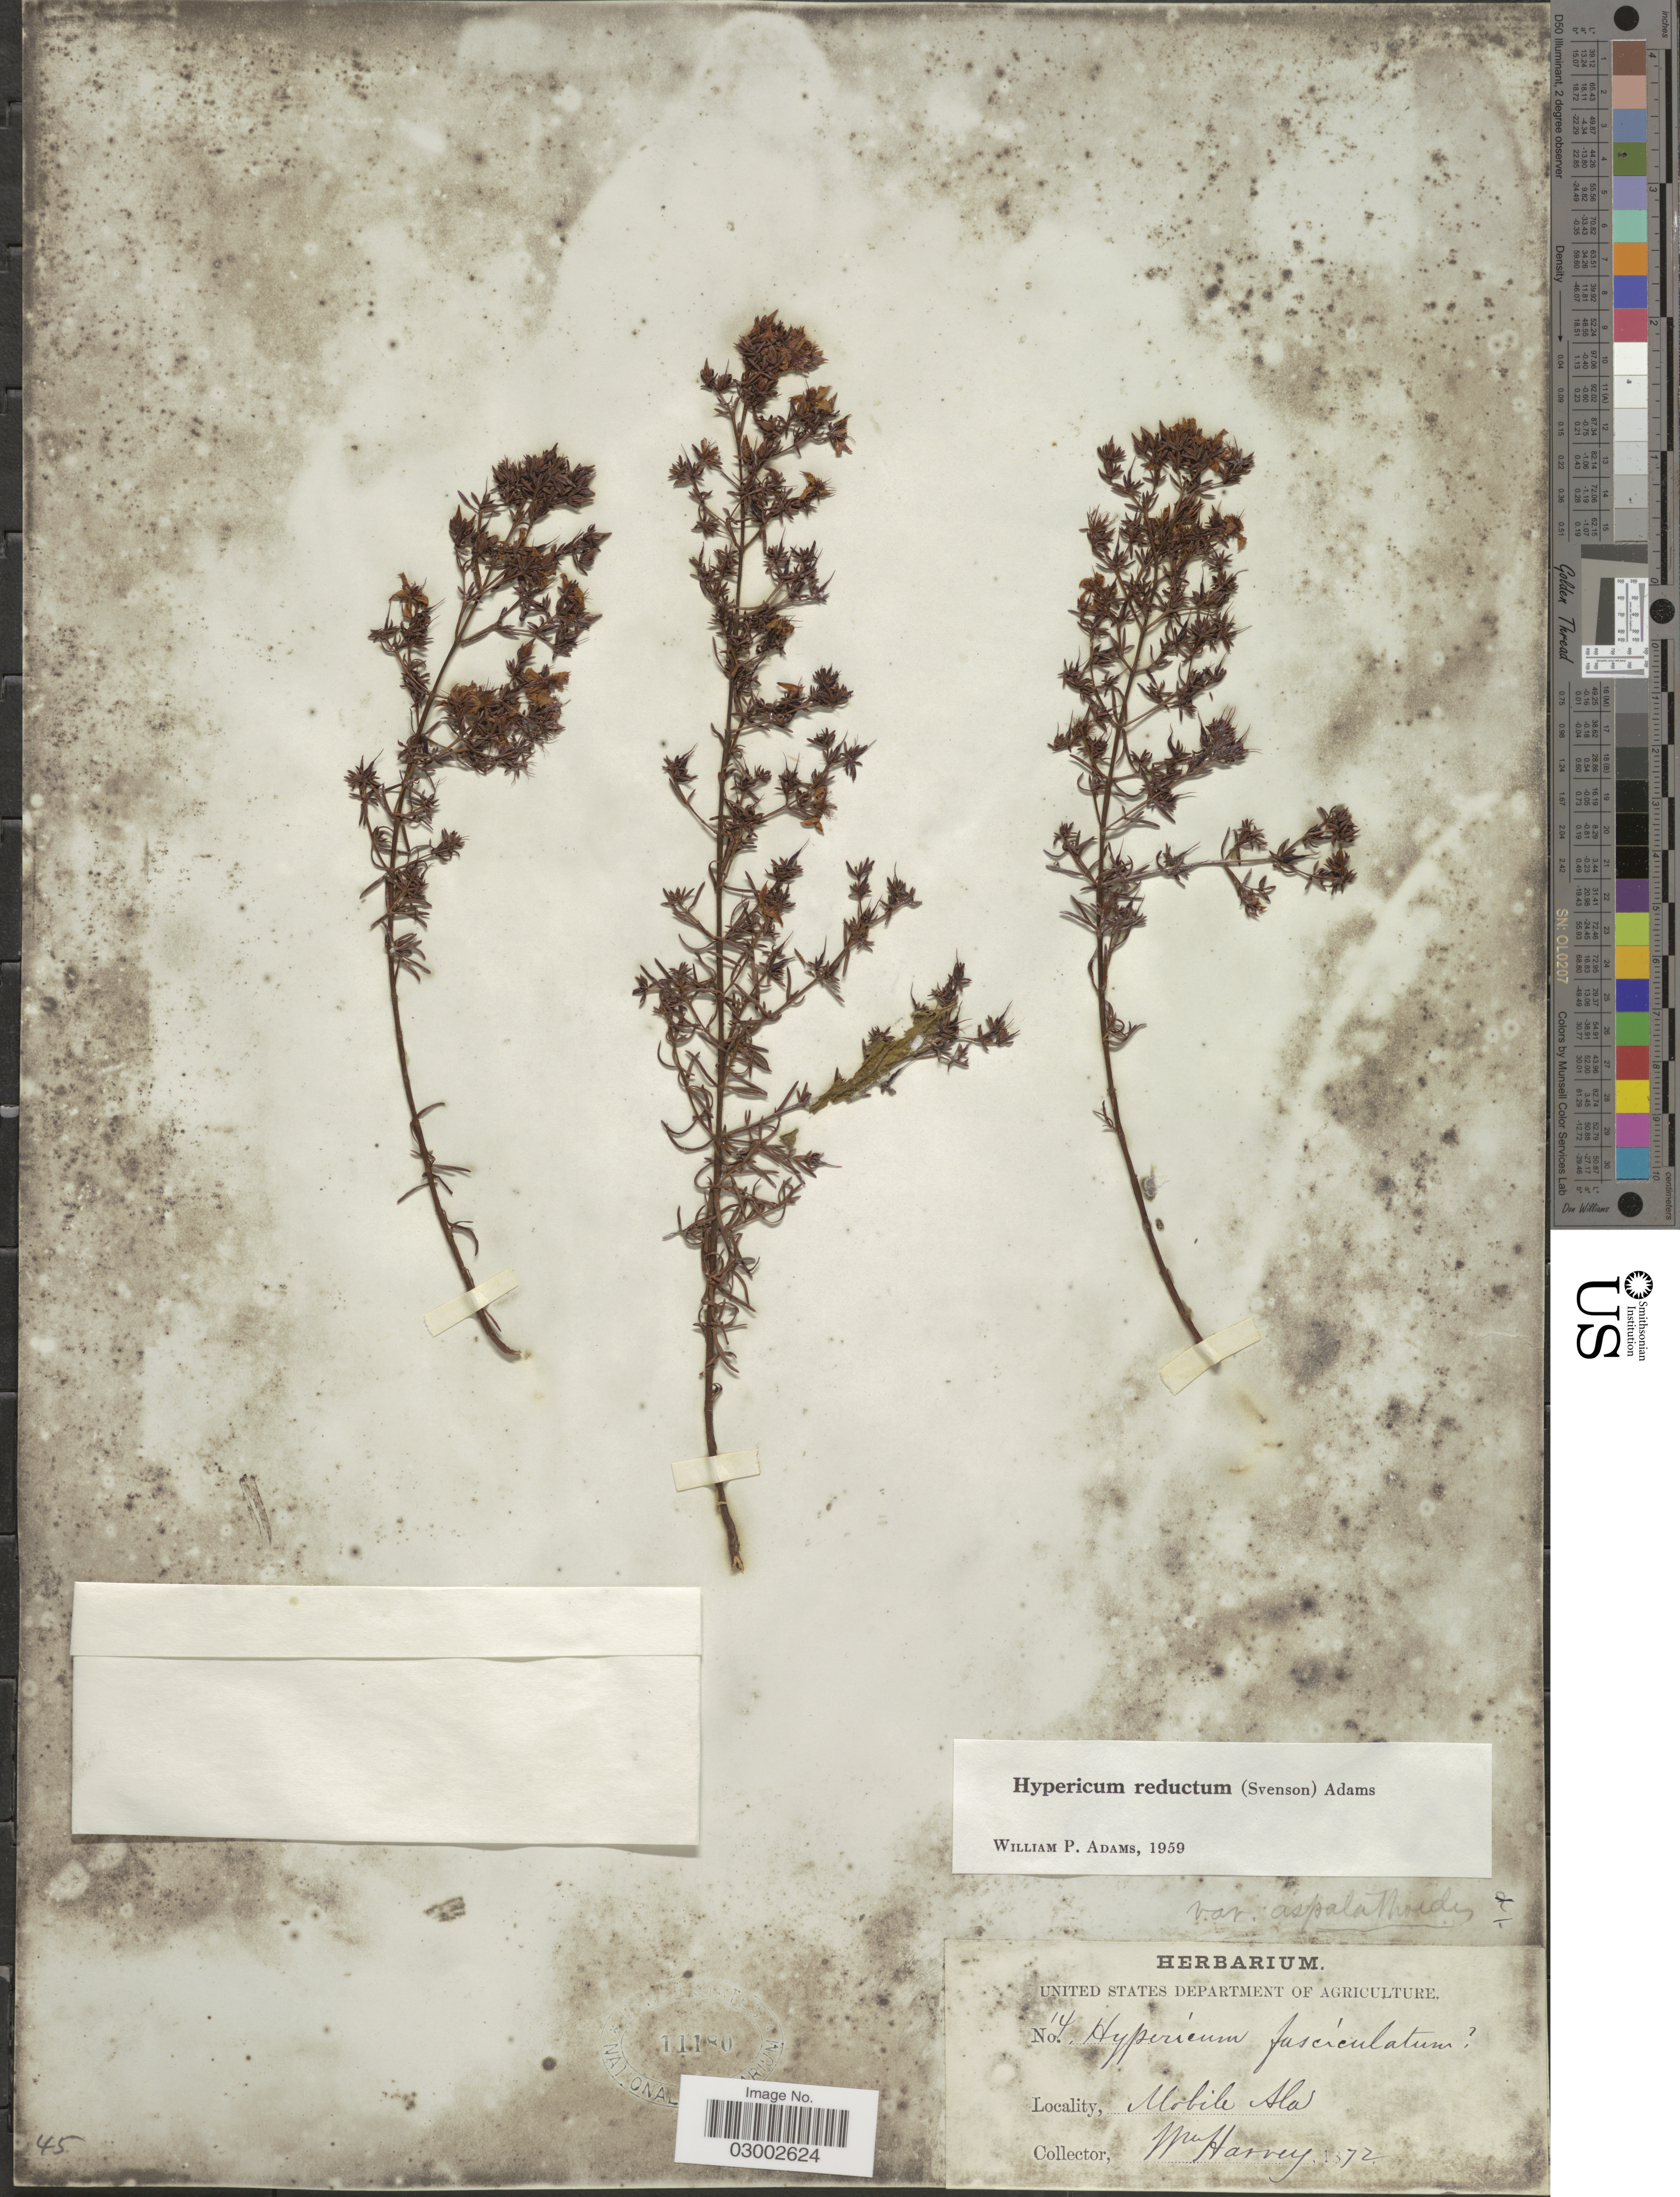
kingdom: Plantae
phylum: Tracheophyta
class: Magnoliopsida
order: Malpighiales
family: Hypericaceae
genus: Hypericum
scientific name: Hypericum brachyphyllum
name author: (Spach) Steud.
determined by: Strong, Mark T., (BOT), Smithsonian Institution - National Museum of Natural History (UNITED STATES)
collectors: W. Harvey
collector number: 14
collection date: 1872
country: United States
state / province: Alabama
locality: Mobile.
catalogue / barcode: US 11180